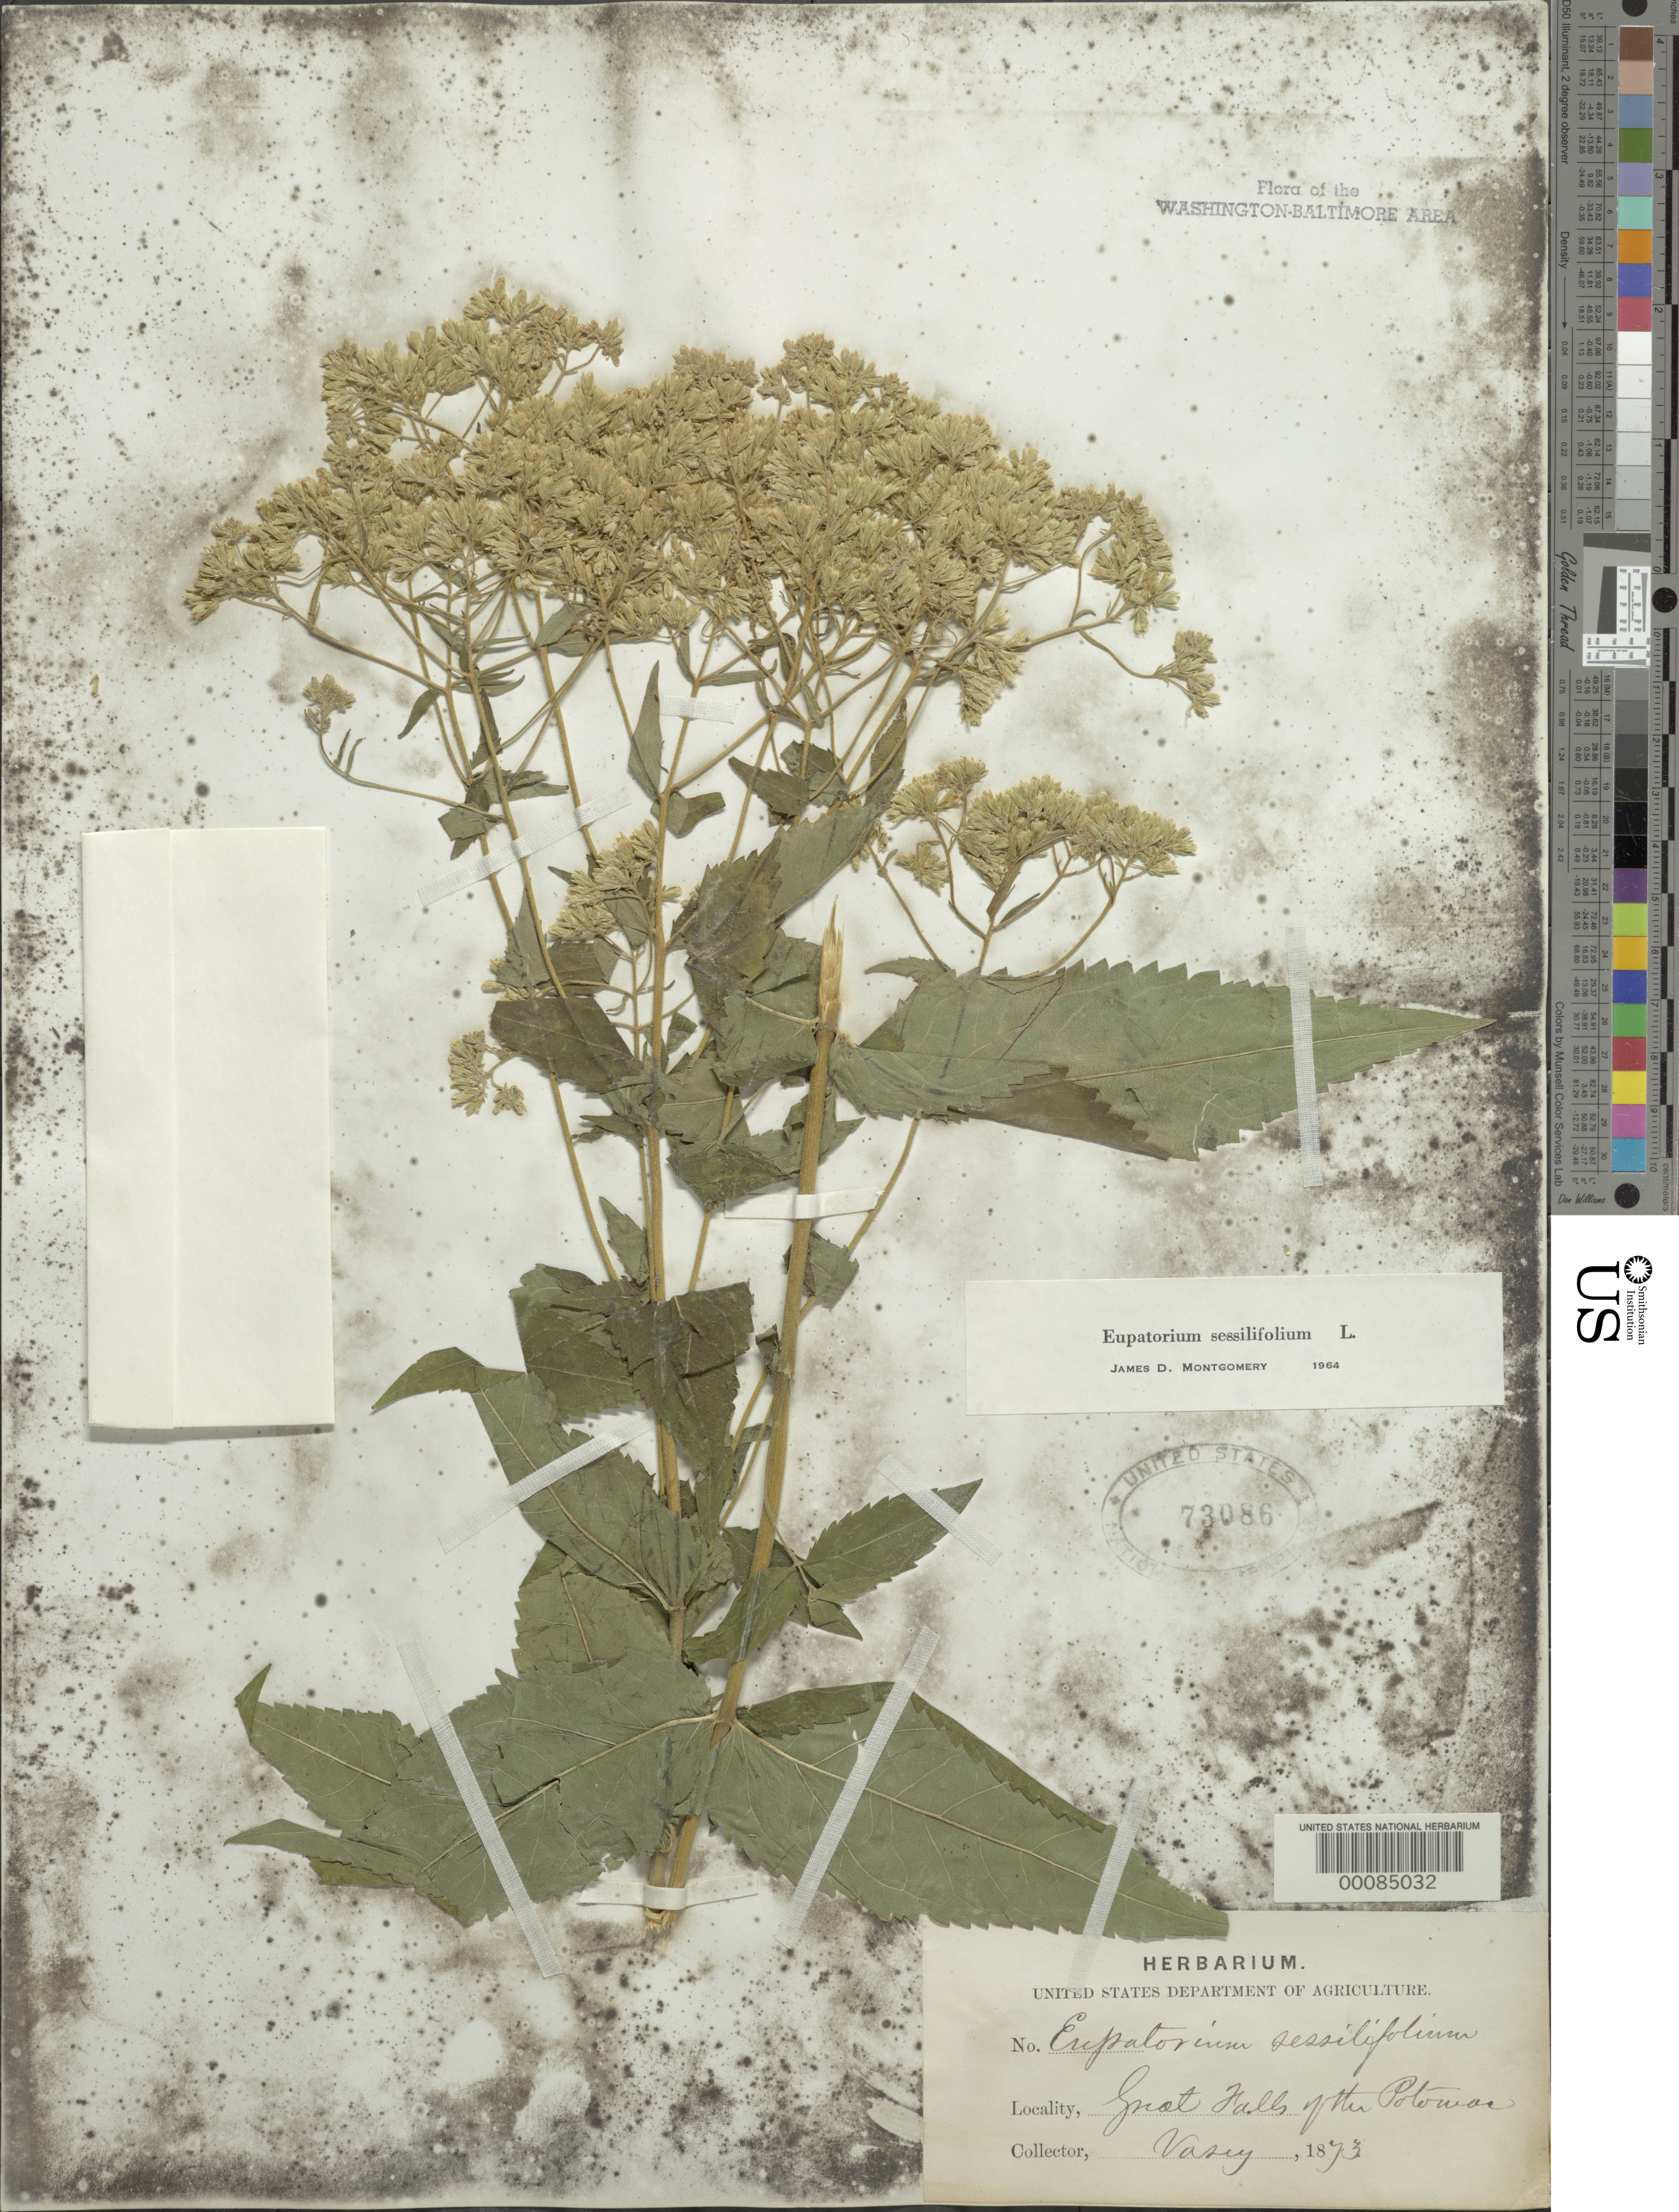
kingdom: Plantae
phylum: Tracheophyta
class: Magnoliopsida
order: Asterales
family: Asteraceae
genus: Eupatorium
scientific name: Eupatorium sessilifolium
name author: L.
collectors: G. Vasey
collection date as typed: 1873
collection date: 1873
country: United States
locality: Great Falls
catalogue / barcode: US 73086